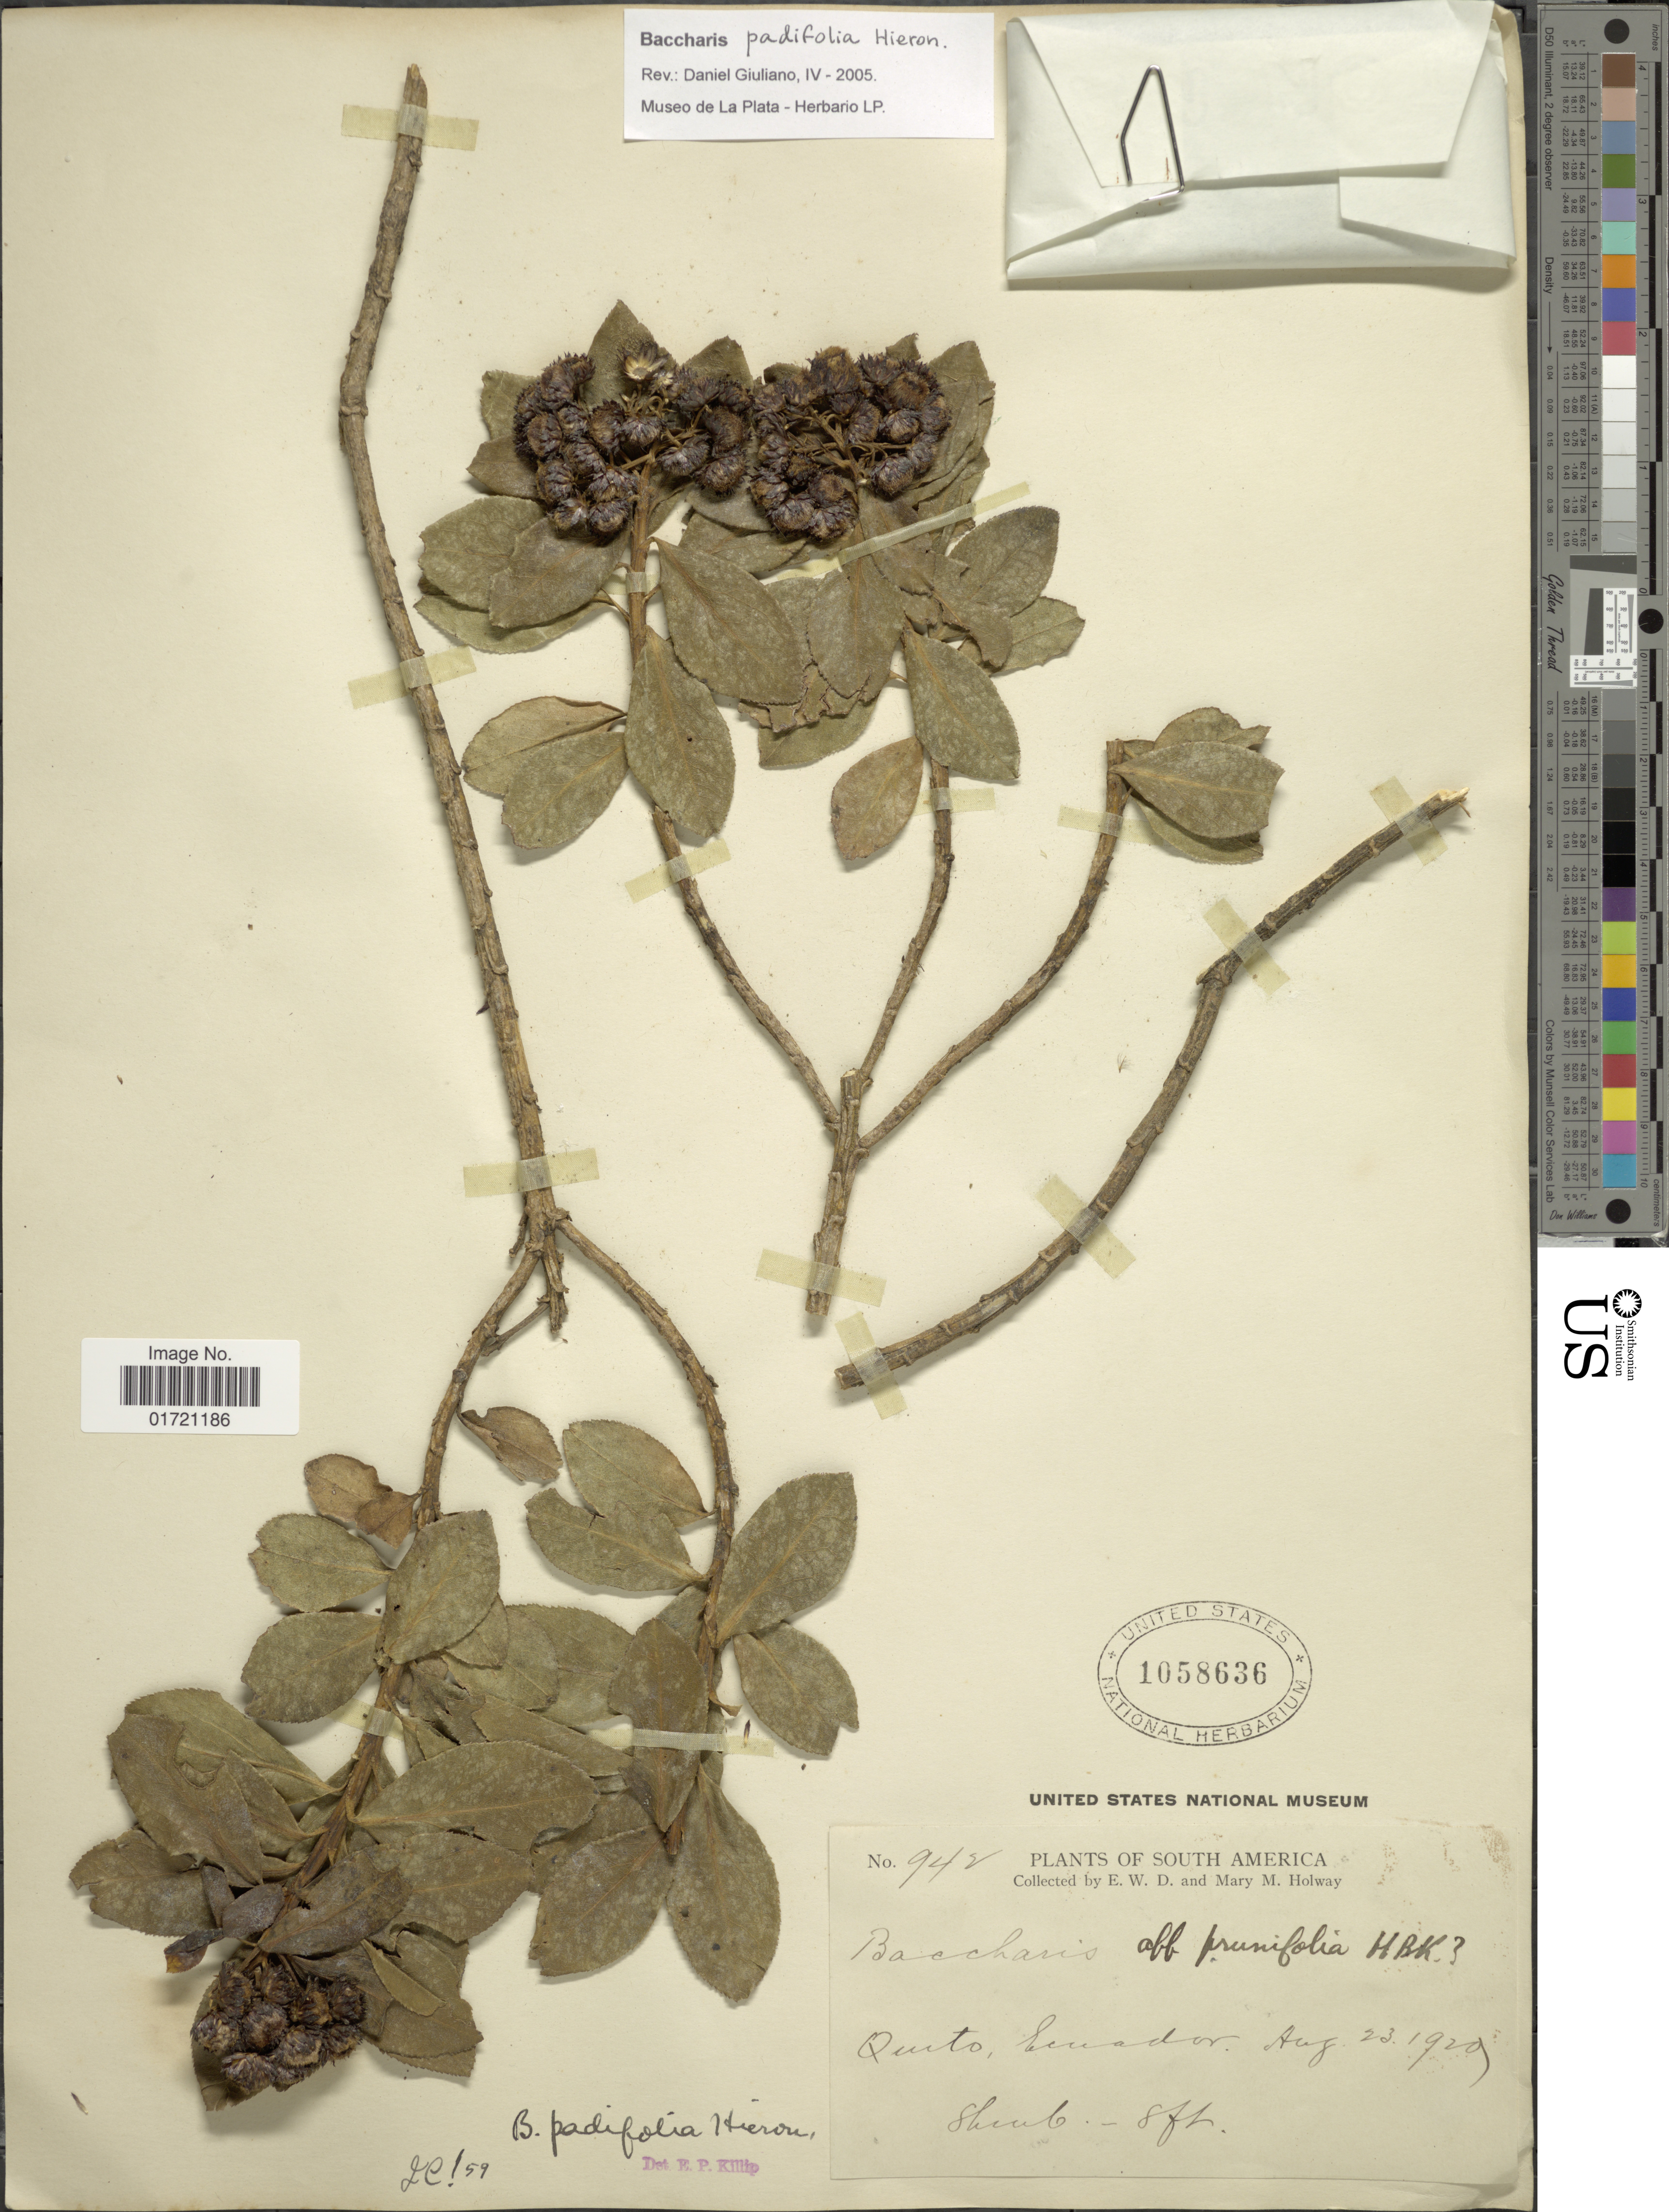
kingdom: Plantae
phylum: Tracheophyta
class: Magnoliopsida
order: Asterales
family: Asteraceae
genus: Baccharis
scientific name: Baccharis padifolia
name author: Hieron.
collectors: E. W. D. Holway & M. M. Holway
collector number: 942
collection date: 1929-08-23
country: Ecuador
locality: Quito.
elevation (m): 2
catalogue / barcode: US 1058636